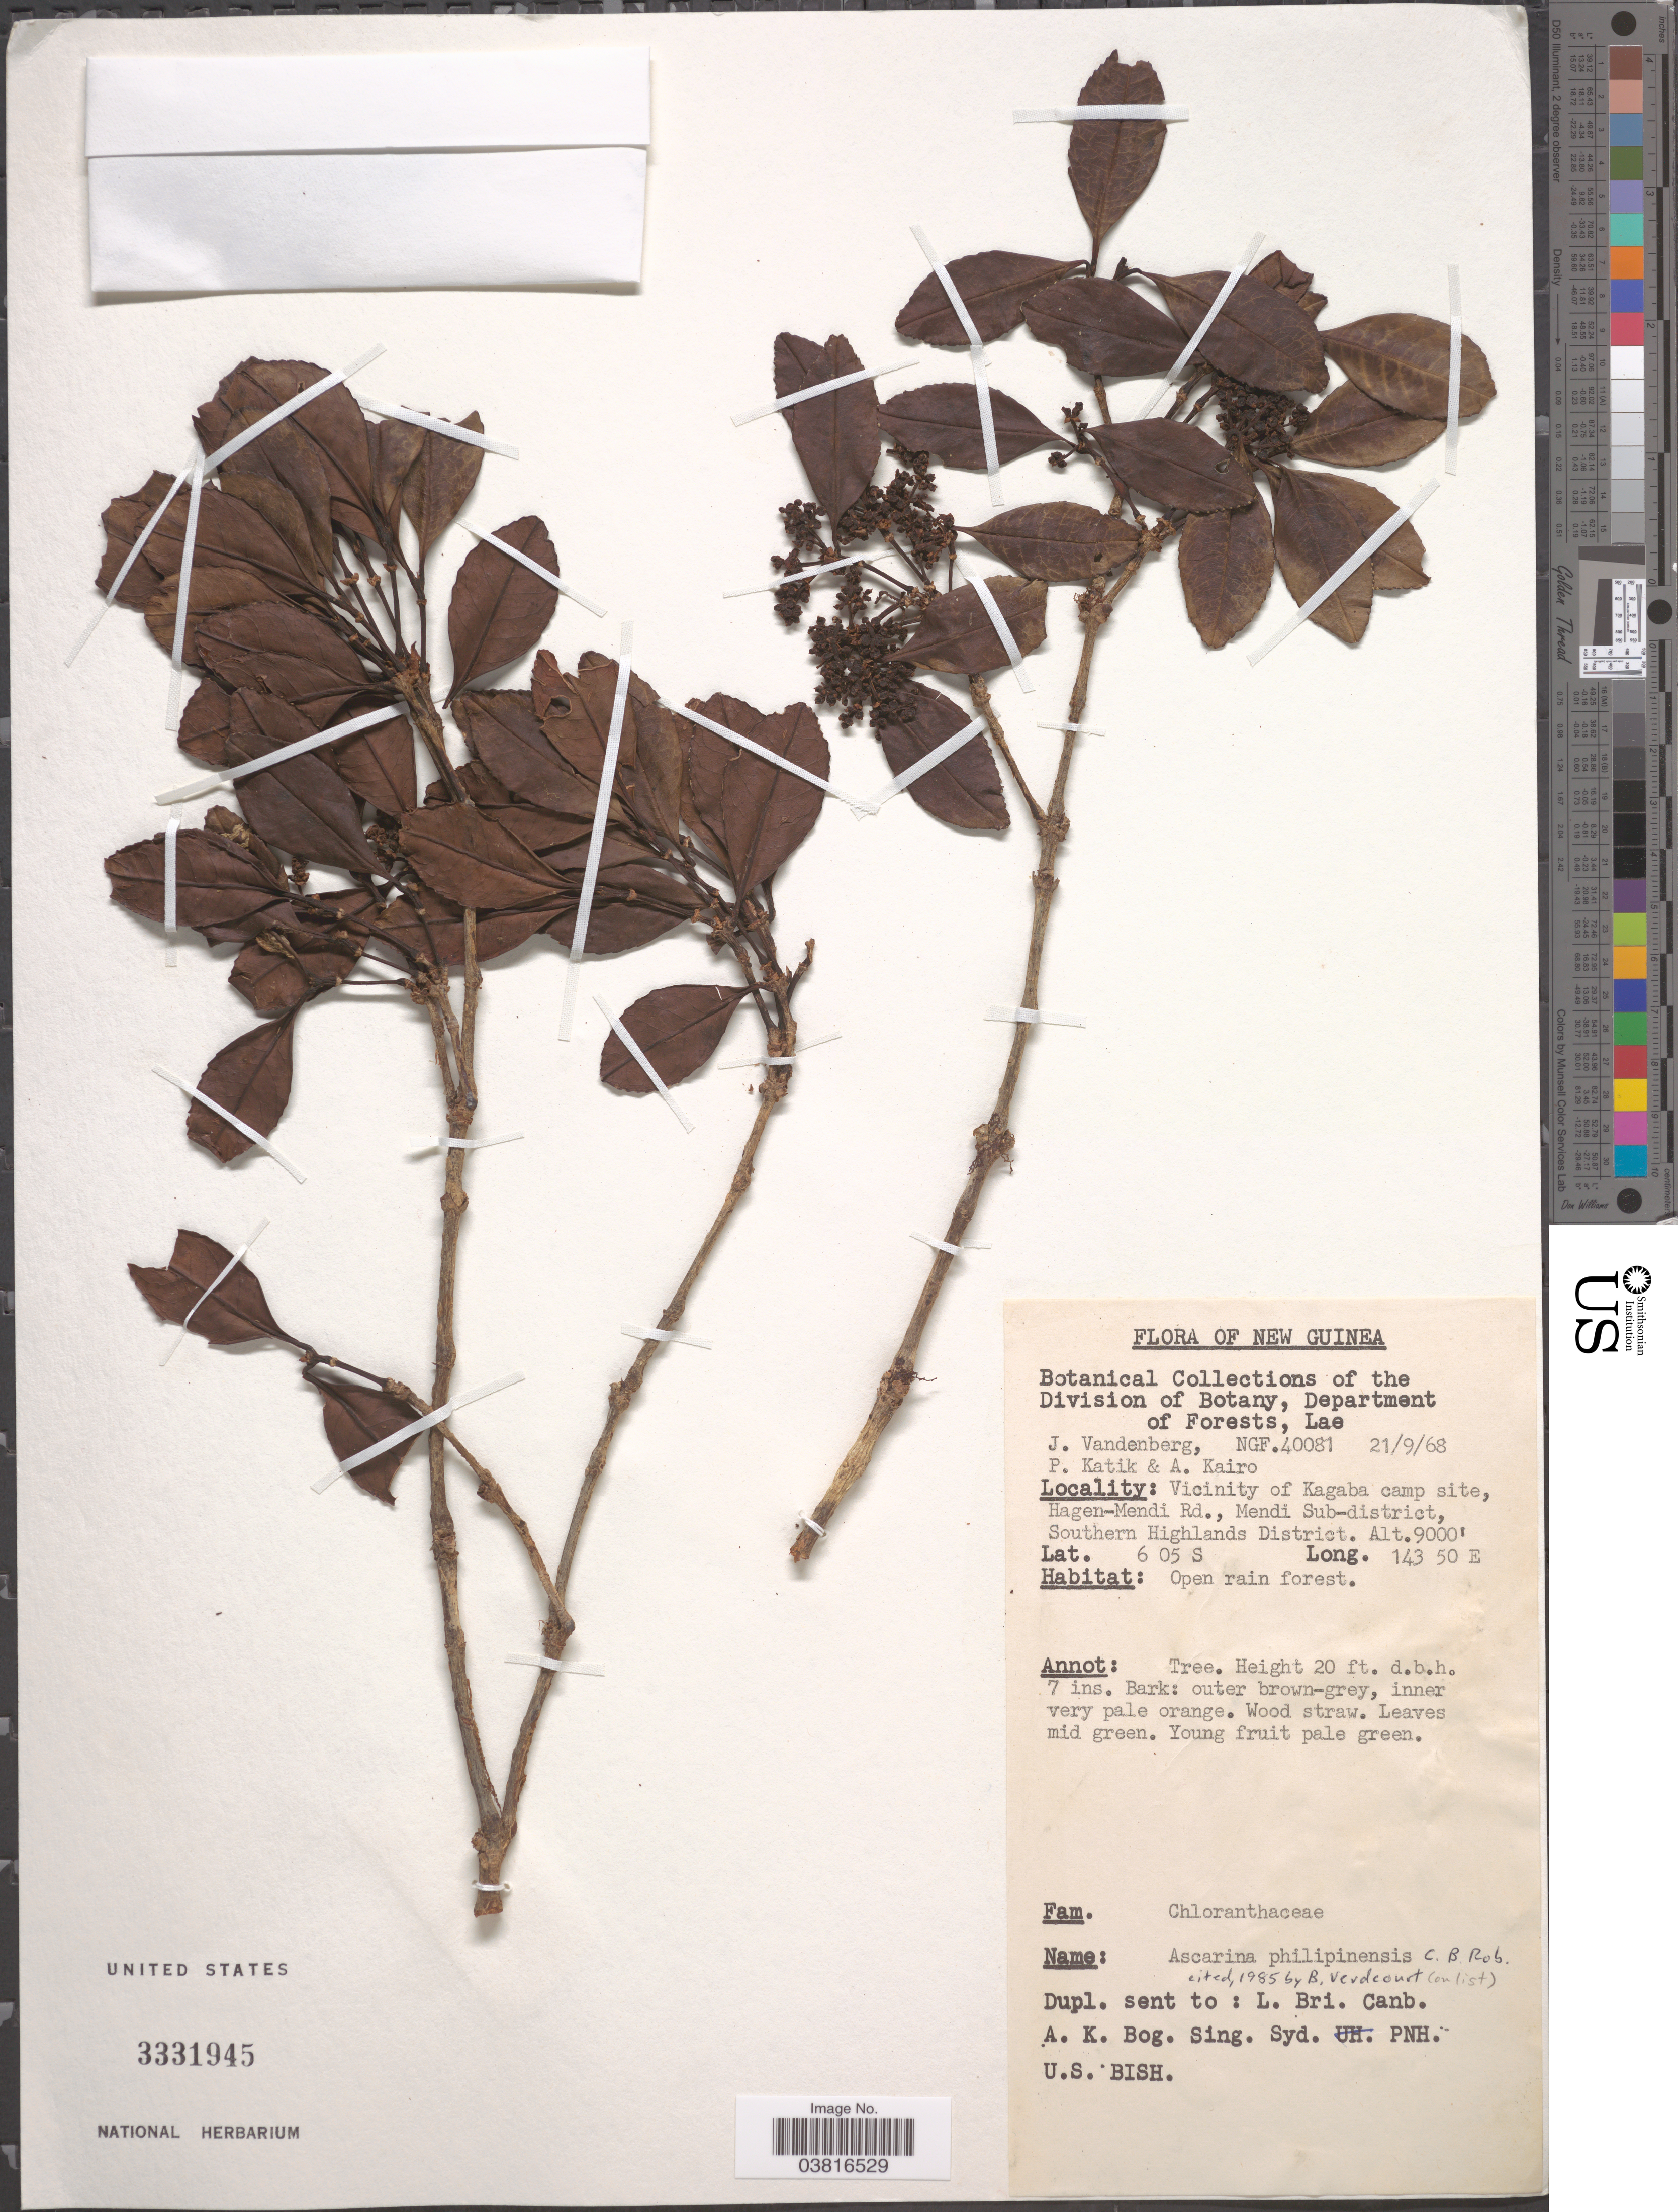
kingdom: Plantae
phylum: Tracheophyta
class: Magnoliopsida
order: Chloranthales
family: Chloranthaceae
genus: Ascarina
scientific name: Ascarina philippinensis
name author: C.B. Rob.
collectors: J. Vandenberg, P. Katik & A. Kairo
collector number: NGF40081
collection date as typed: Transcribed d/m/y: 21/9/68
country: Papua New Guinea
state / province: Southern Highlands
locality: New Guinea. Vicinity of Kagaba camp site, Hagen-Mendi Rd., Mendi Sub-district, Southern Highlands District.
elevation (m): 2743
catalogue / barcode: US 3331945